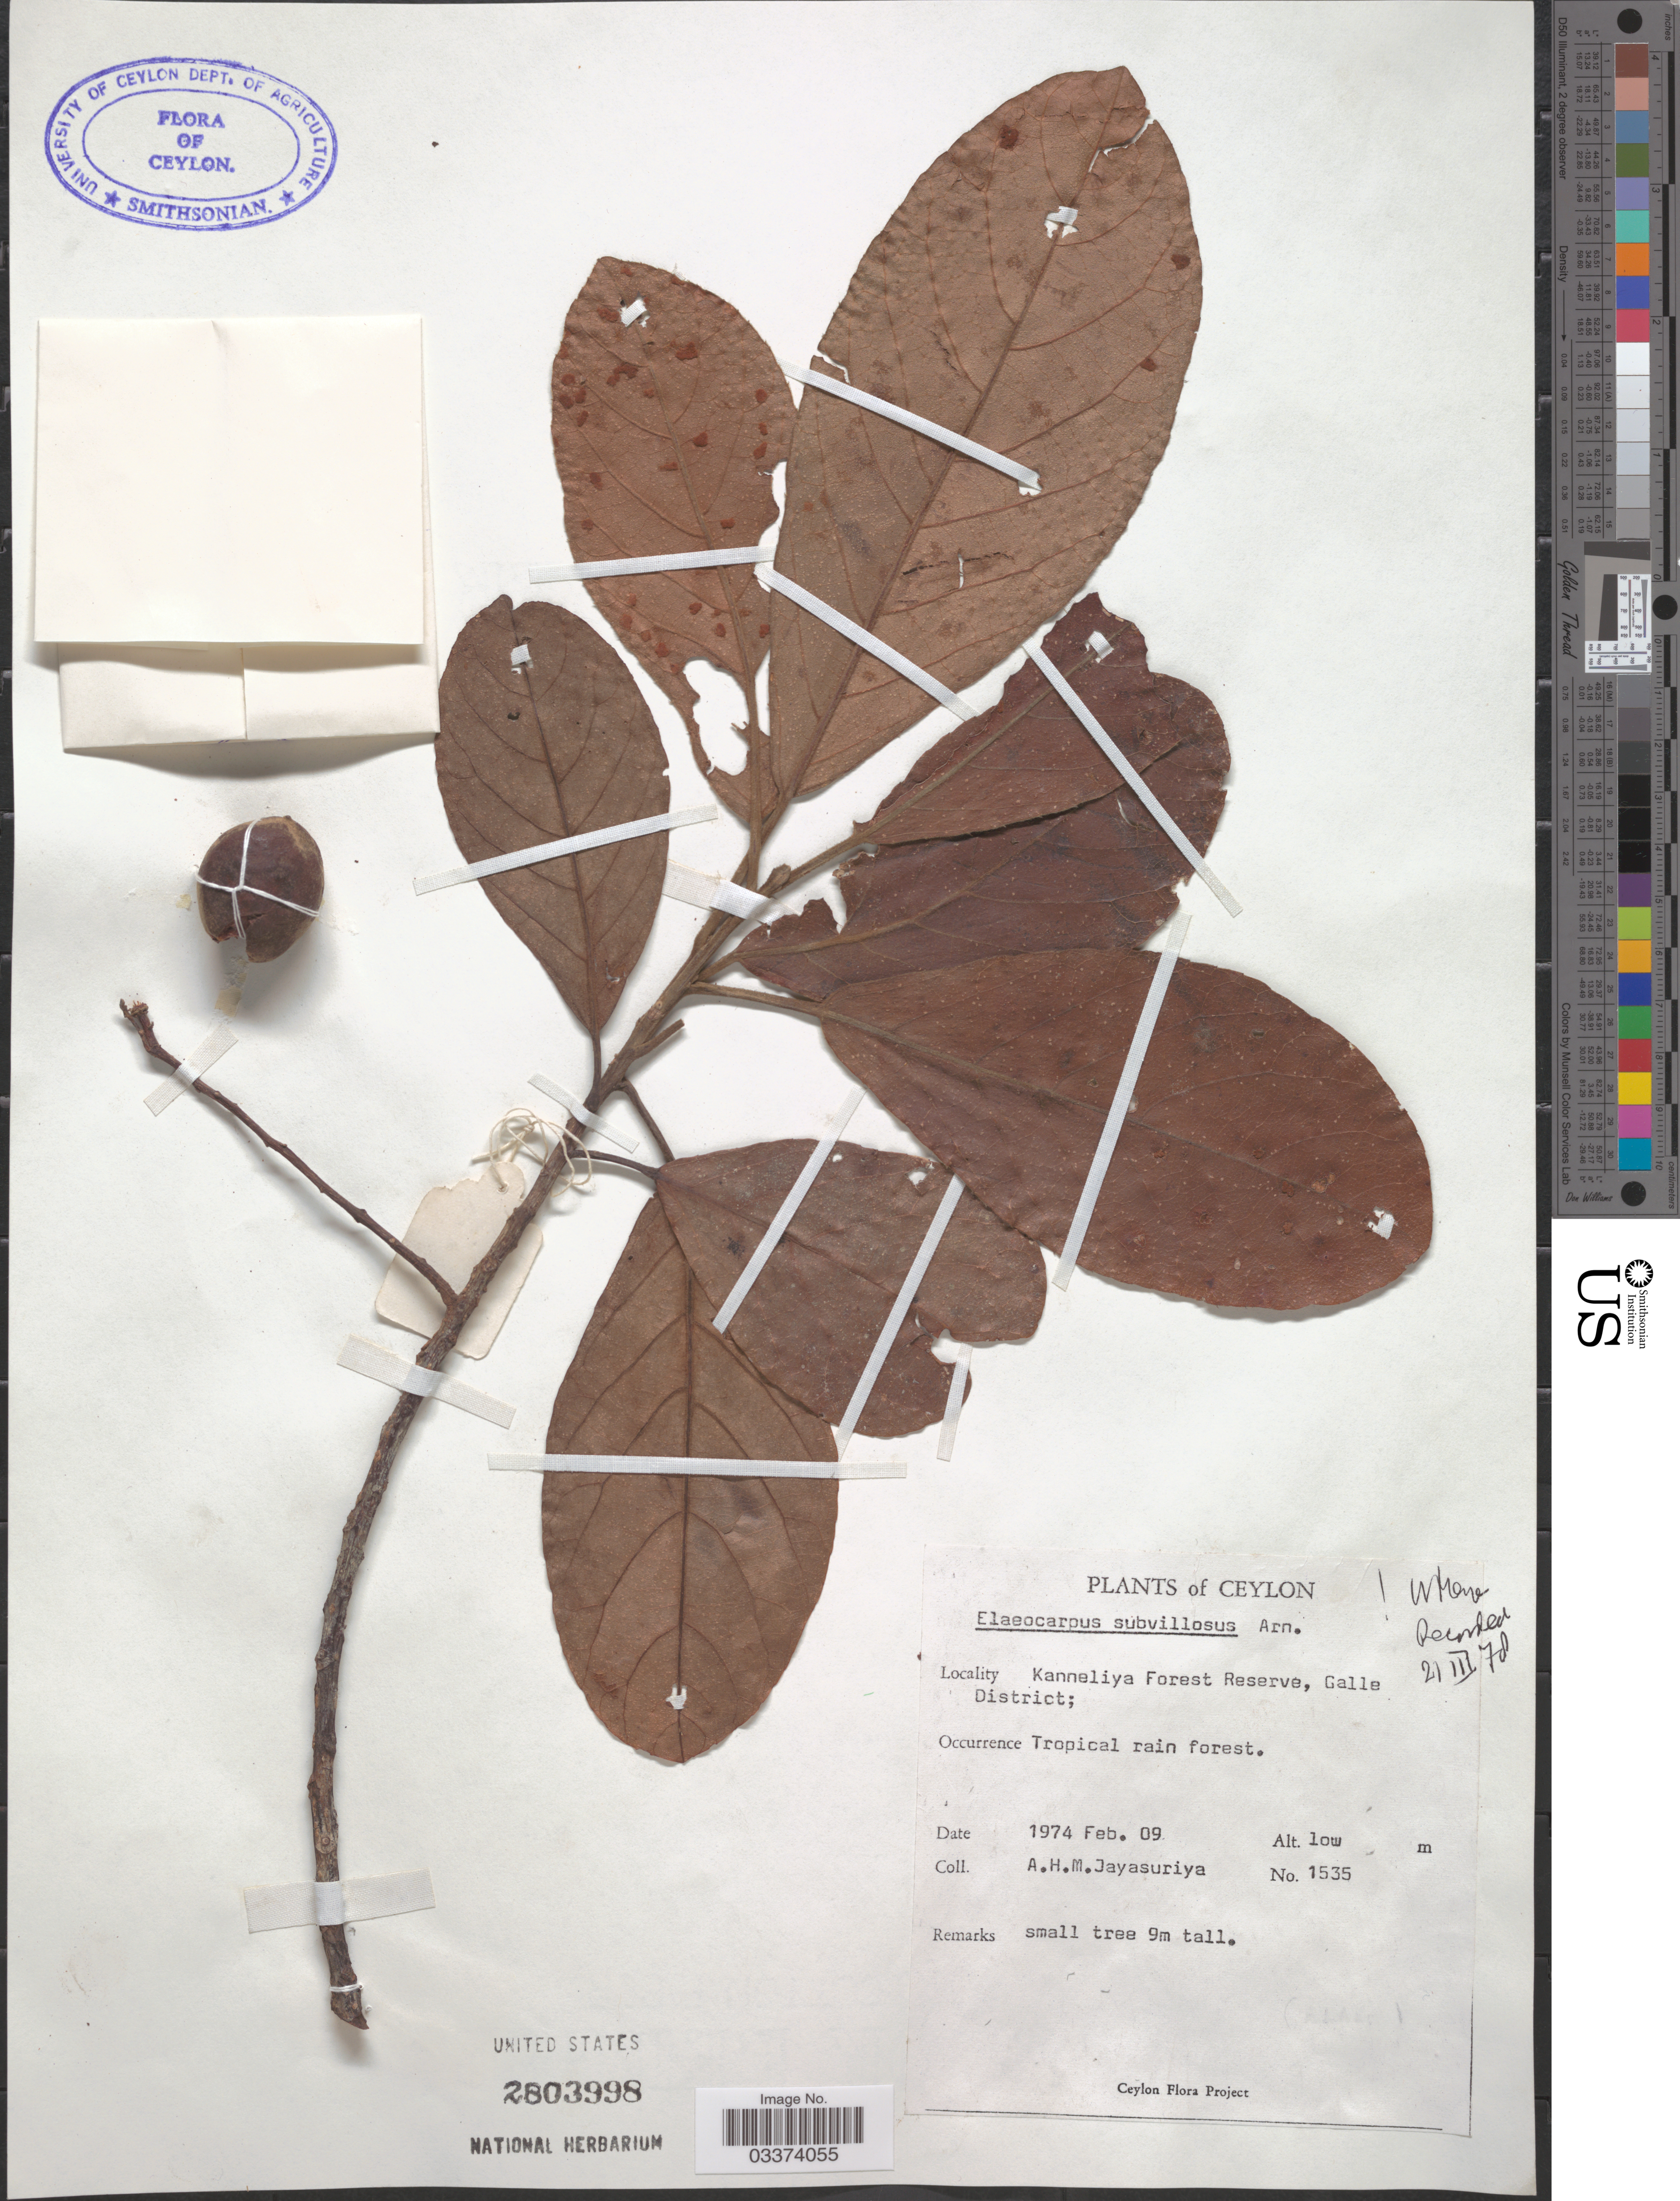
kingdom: Plantae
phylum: Tracheophyta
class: Magnoliopsida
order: Oxalidales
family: Elaeocarpaceae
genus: Elaeocarpus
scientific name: Elaeocarpus subvillosus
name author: Arn.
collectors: A. H. Jayasuriya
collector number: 1535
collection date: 1974-02-09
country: Sri Lanka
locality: Ceylon. Kanneliya Forest Reserve, Galle District.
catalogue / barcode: US 2803998